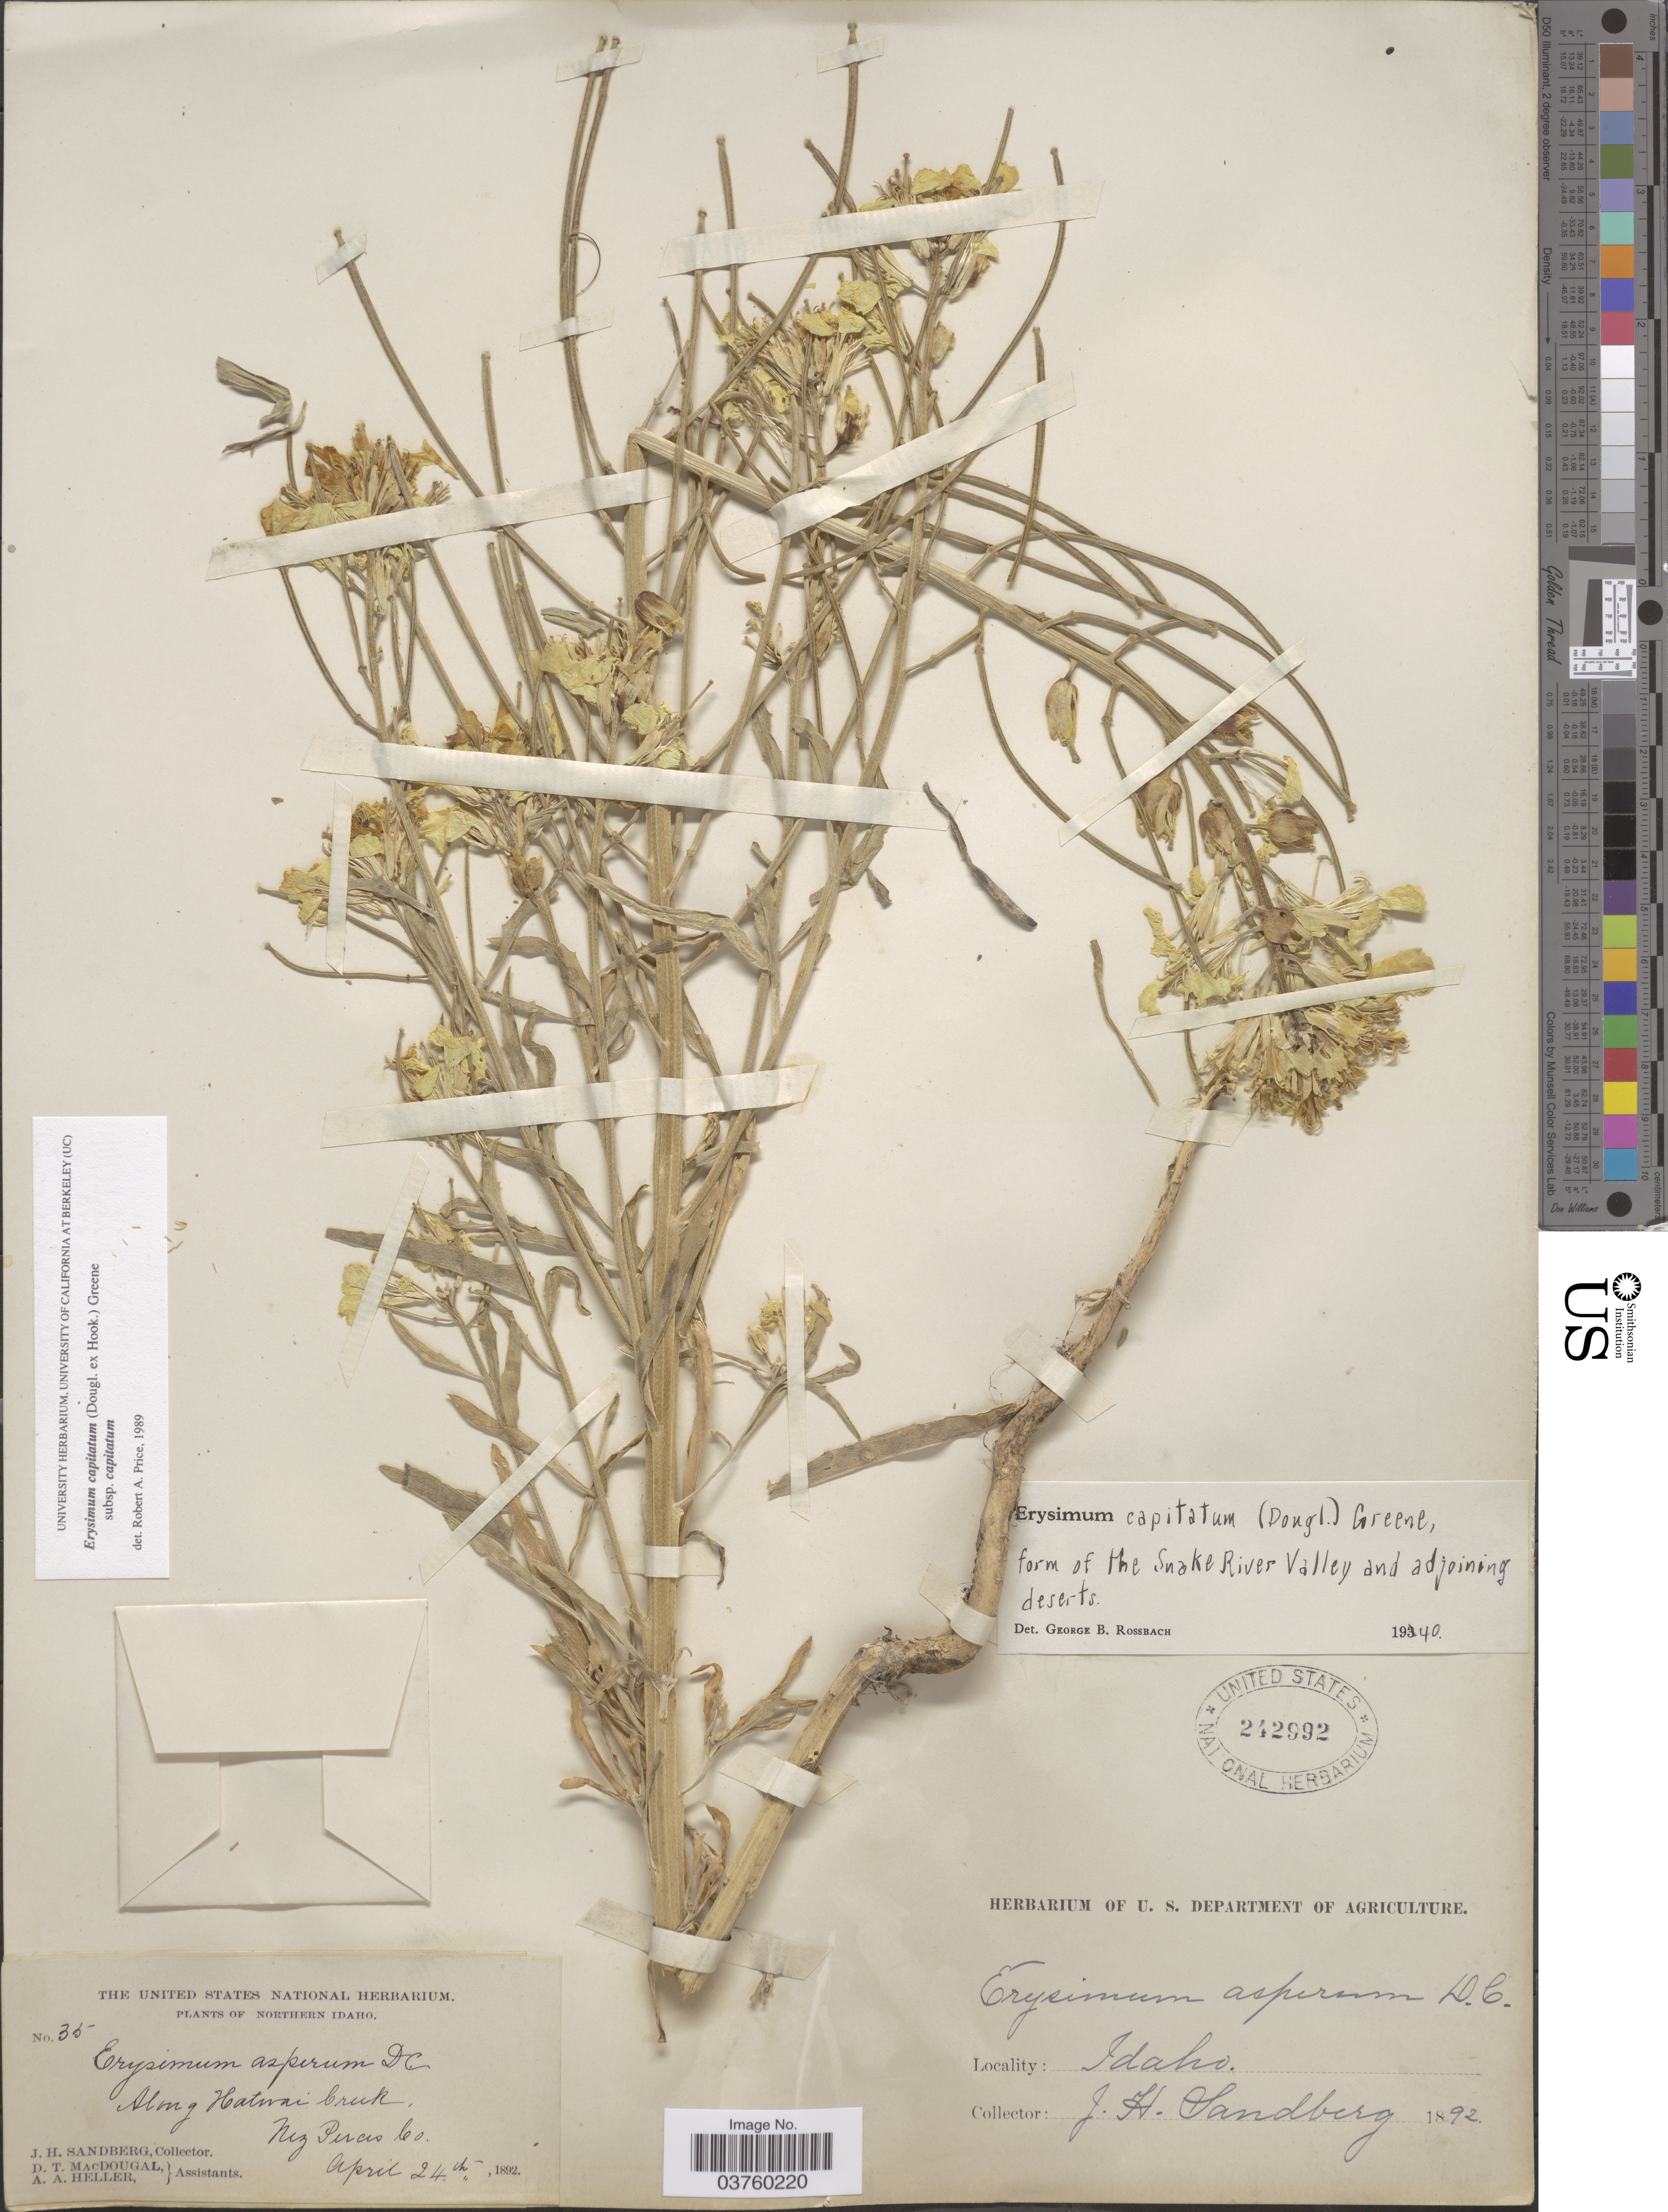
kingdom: Plantae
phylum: Tracheophyta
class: Magnoliopsida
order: Brassicales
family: Brassicaceae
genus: Erysimum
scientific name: Erysimum capitatum subsp. capitatum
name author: (Douglas ex Hook.) Greene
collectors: J. H. Sandberg, D. T. MacDougal & A. A. Heller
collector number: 35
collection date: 1892-04-24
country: United States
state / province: Idaho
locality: Northern Idaho. Along Hatwai Creek, Nez Perces Co.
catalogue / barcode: US 242992